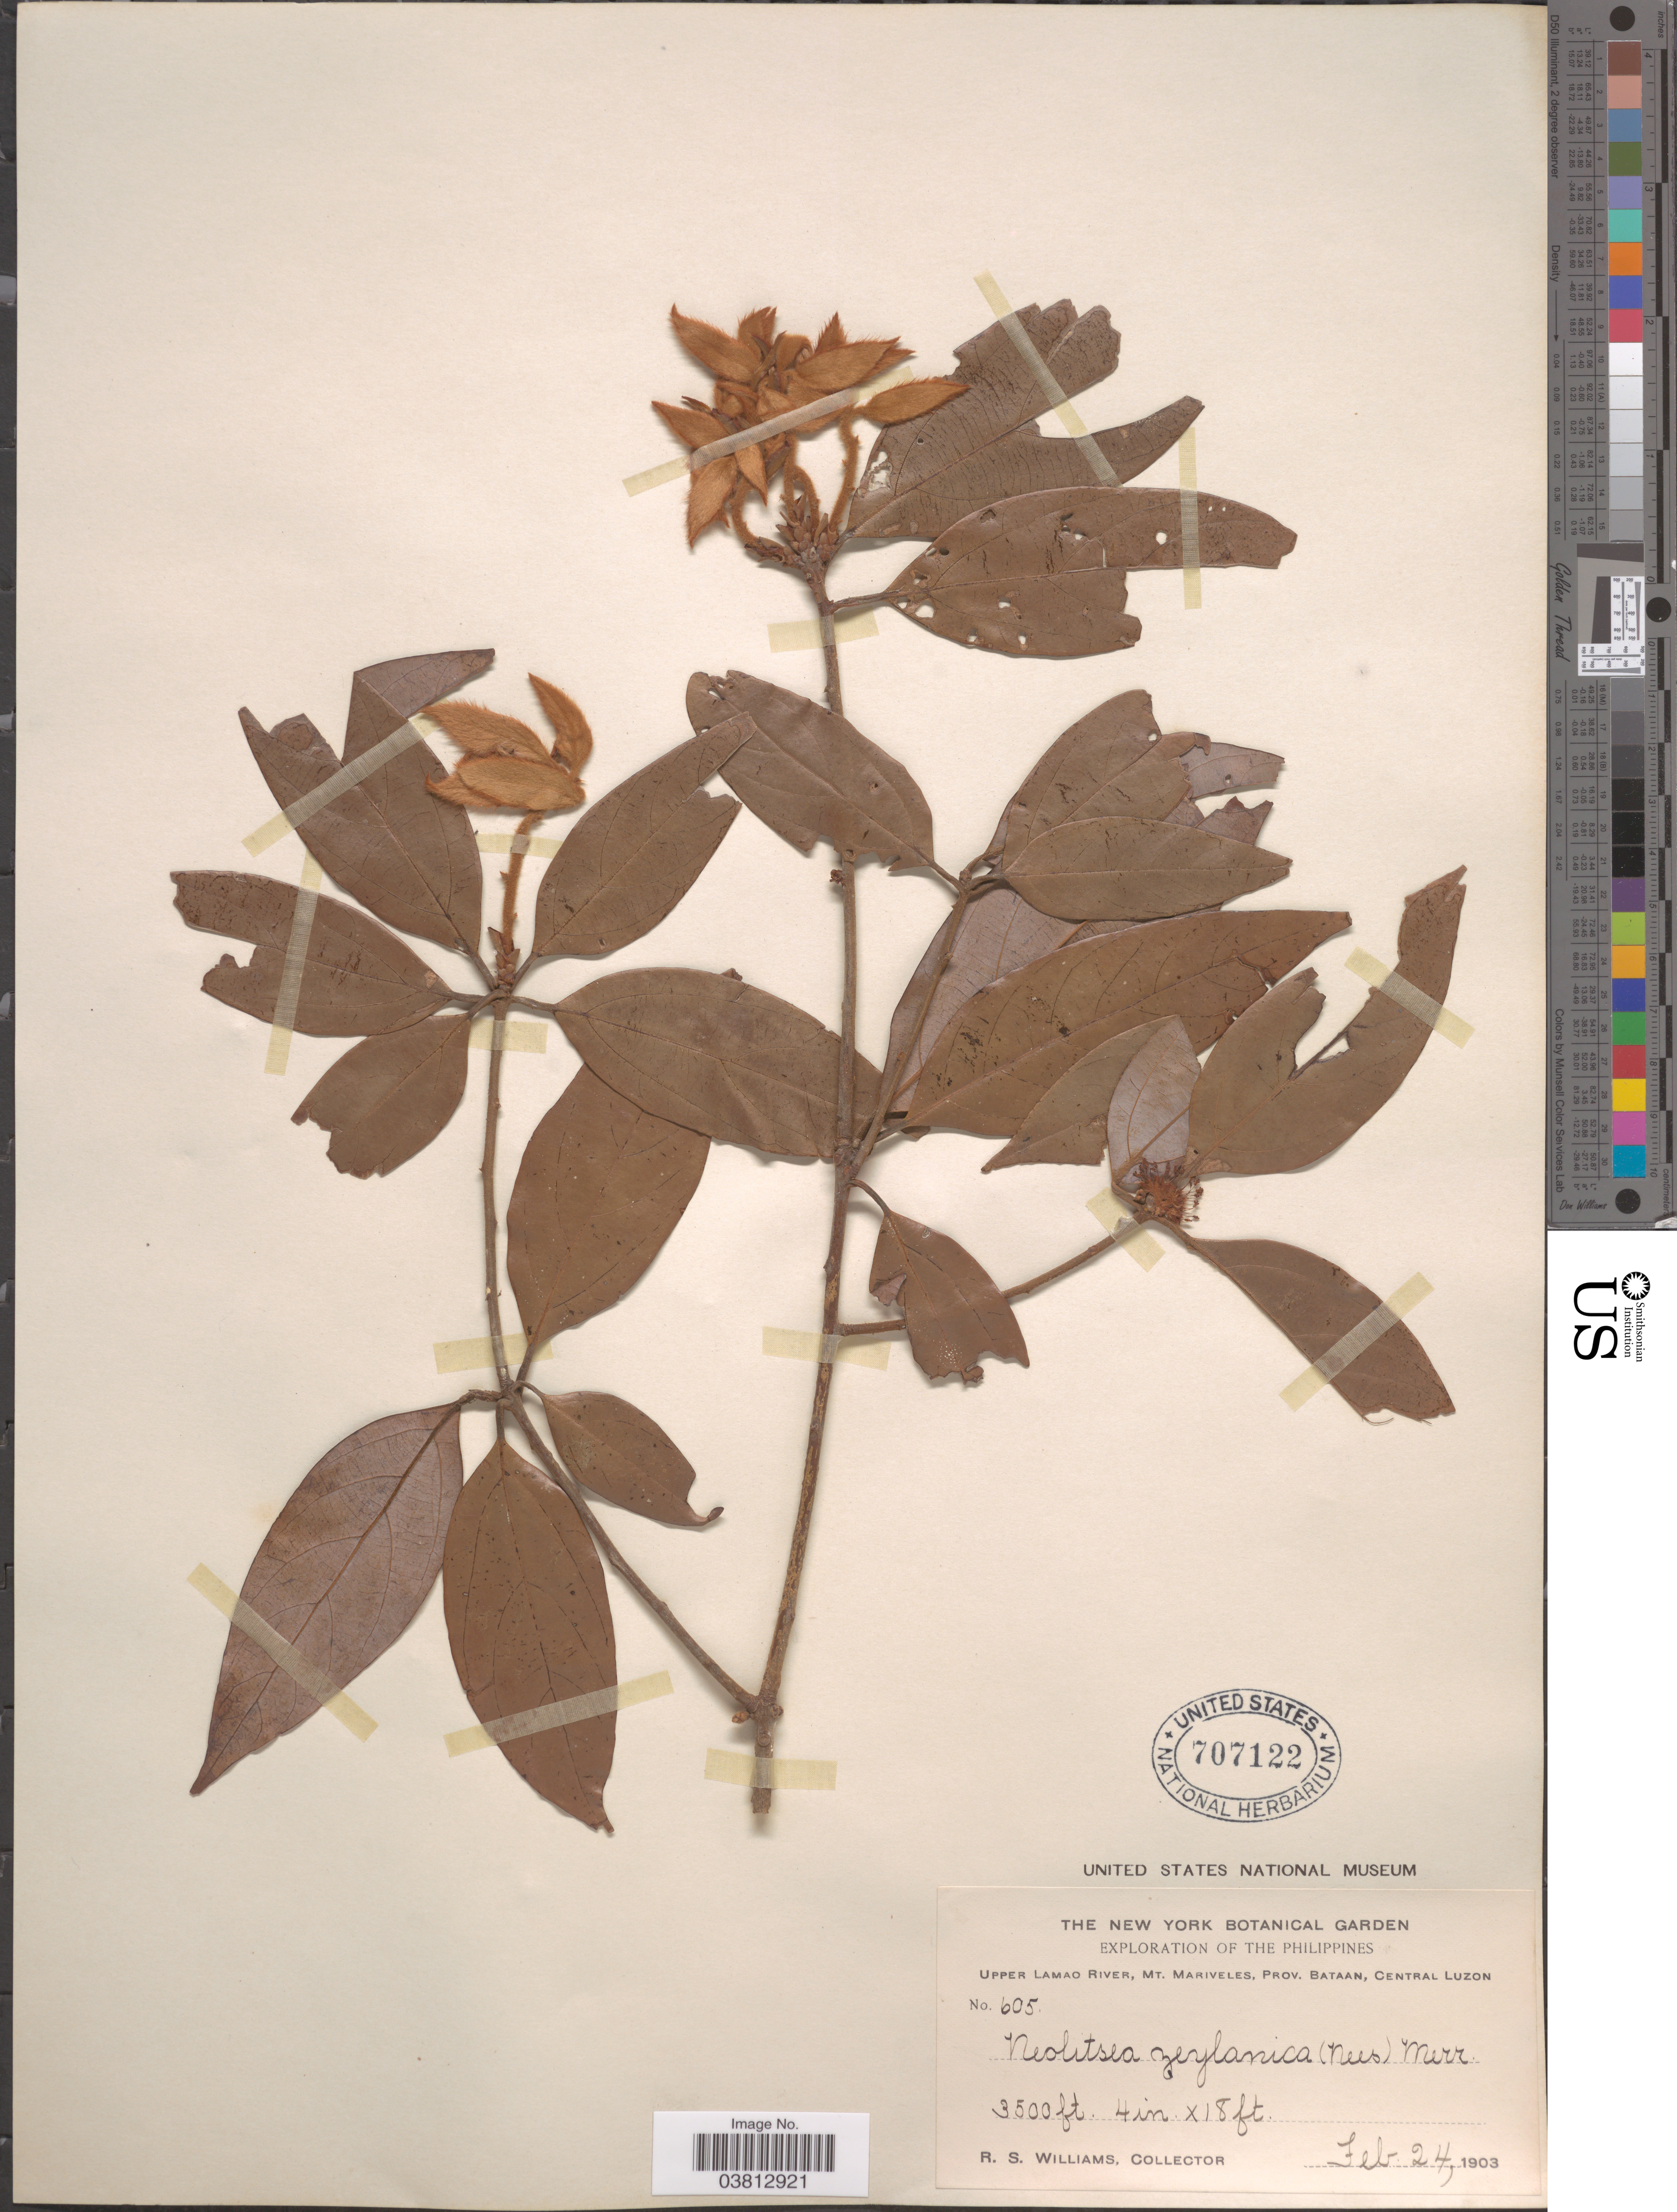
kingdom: Plantae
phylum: Tracheophyta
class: Magnoliopsida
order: Laurales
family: Lauraceae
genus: Neolitsea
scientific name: Neolitsea zeylanica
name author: (Nees & T. Nees) Merr.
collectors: R. S. Williams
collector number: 605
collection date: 1903-02-24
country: Philippines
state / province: Central Luzon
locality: Upper Lamao River, Mt. Mariveles, Prov. Bataan, Central Luzon.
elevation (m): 1067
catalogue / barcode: US 707122